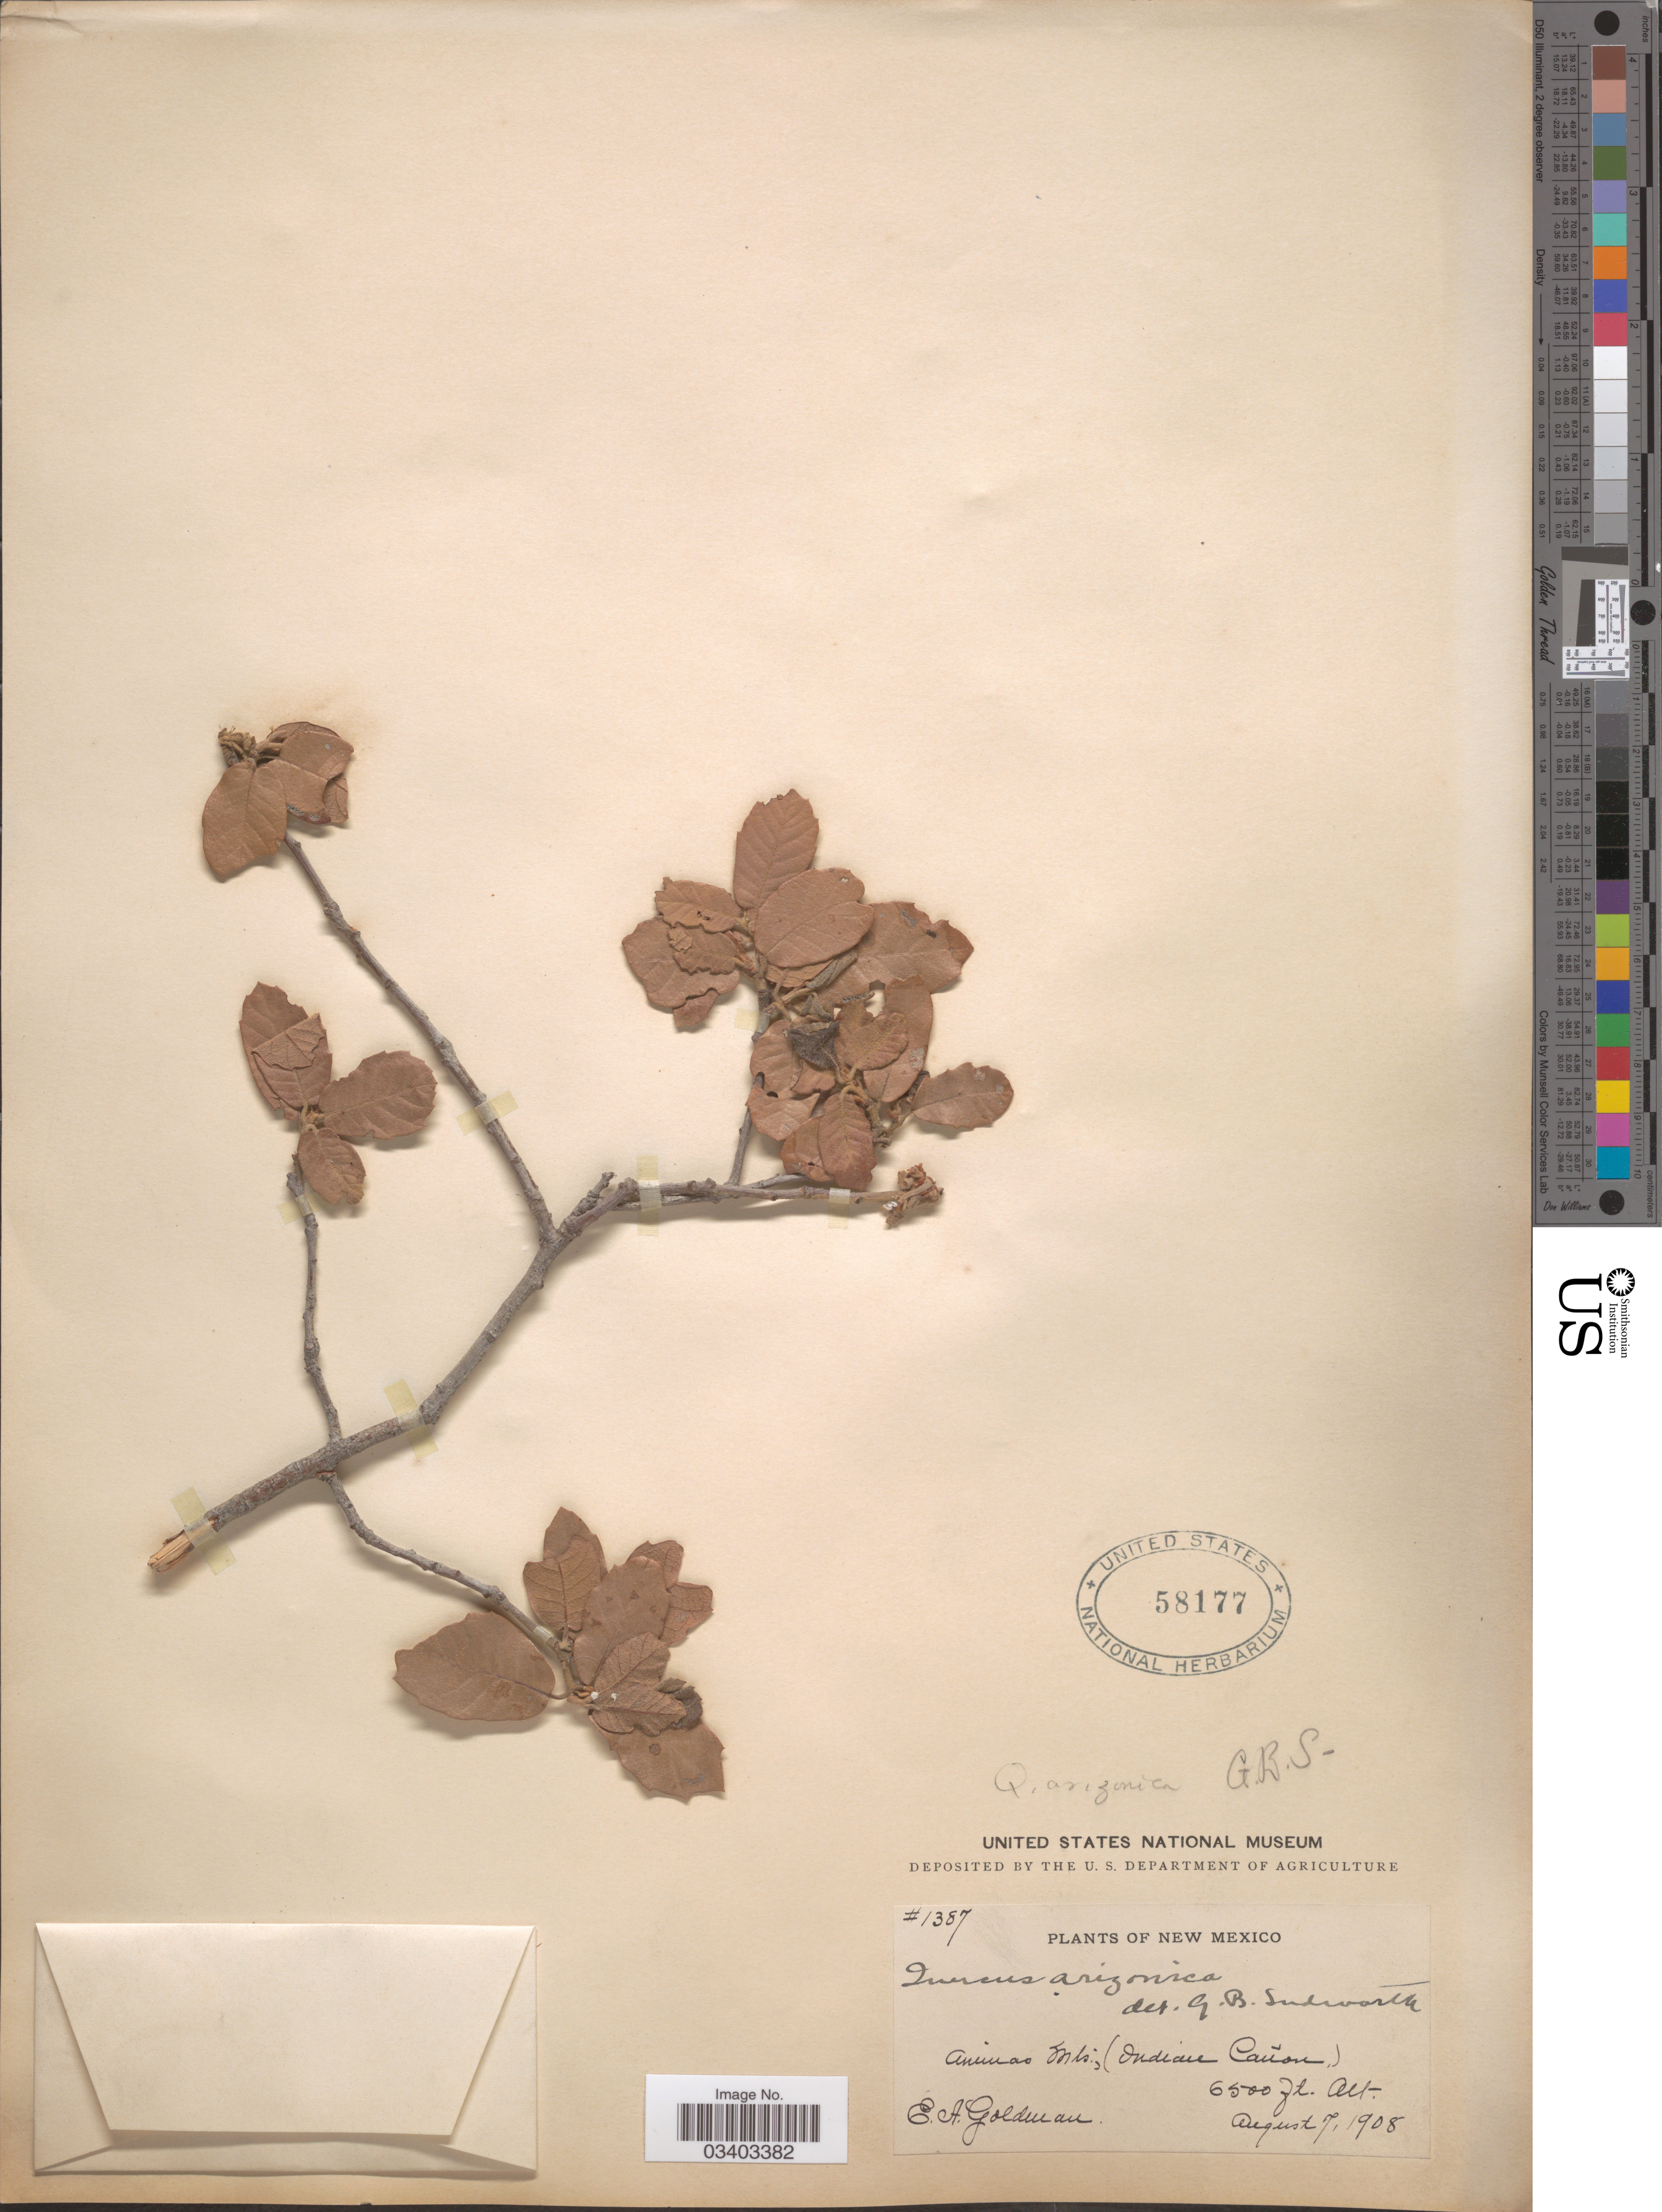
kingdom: Plantae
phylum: Tracheophyta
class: Magnoliopsida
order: Fagales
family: Fagaceae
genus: Quercus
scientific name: Quercus arizonica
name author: Sarg.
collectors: E. A. Goldman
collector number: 1387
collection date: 1908-08-07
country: United States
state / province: New Mexico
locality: Animas Mts.; (Indian Cañon).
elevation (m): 1981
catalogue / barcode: US 58177